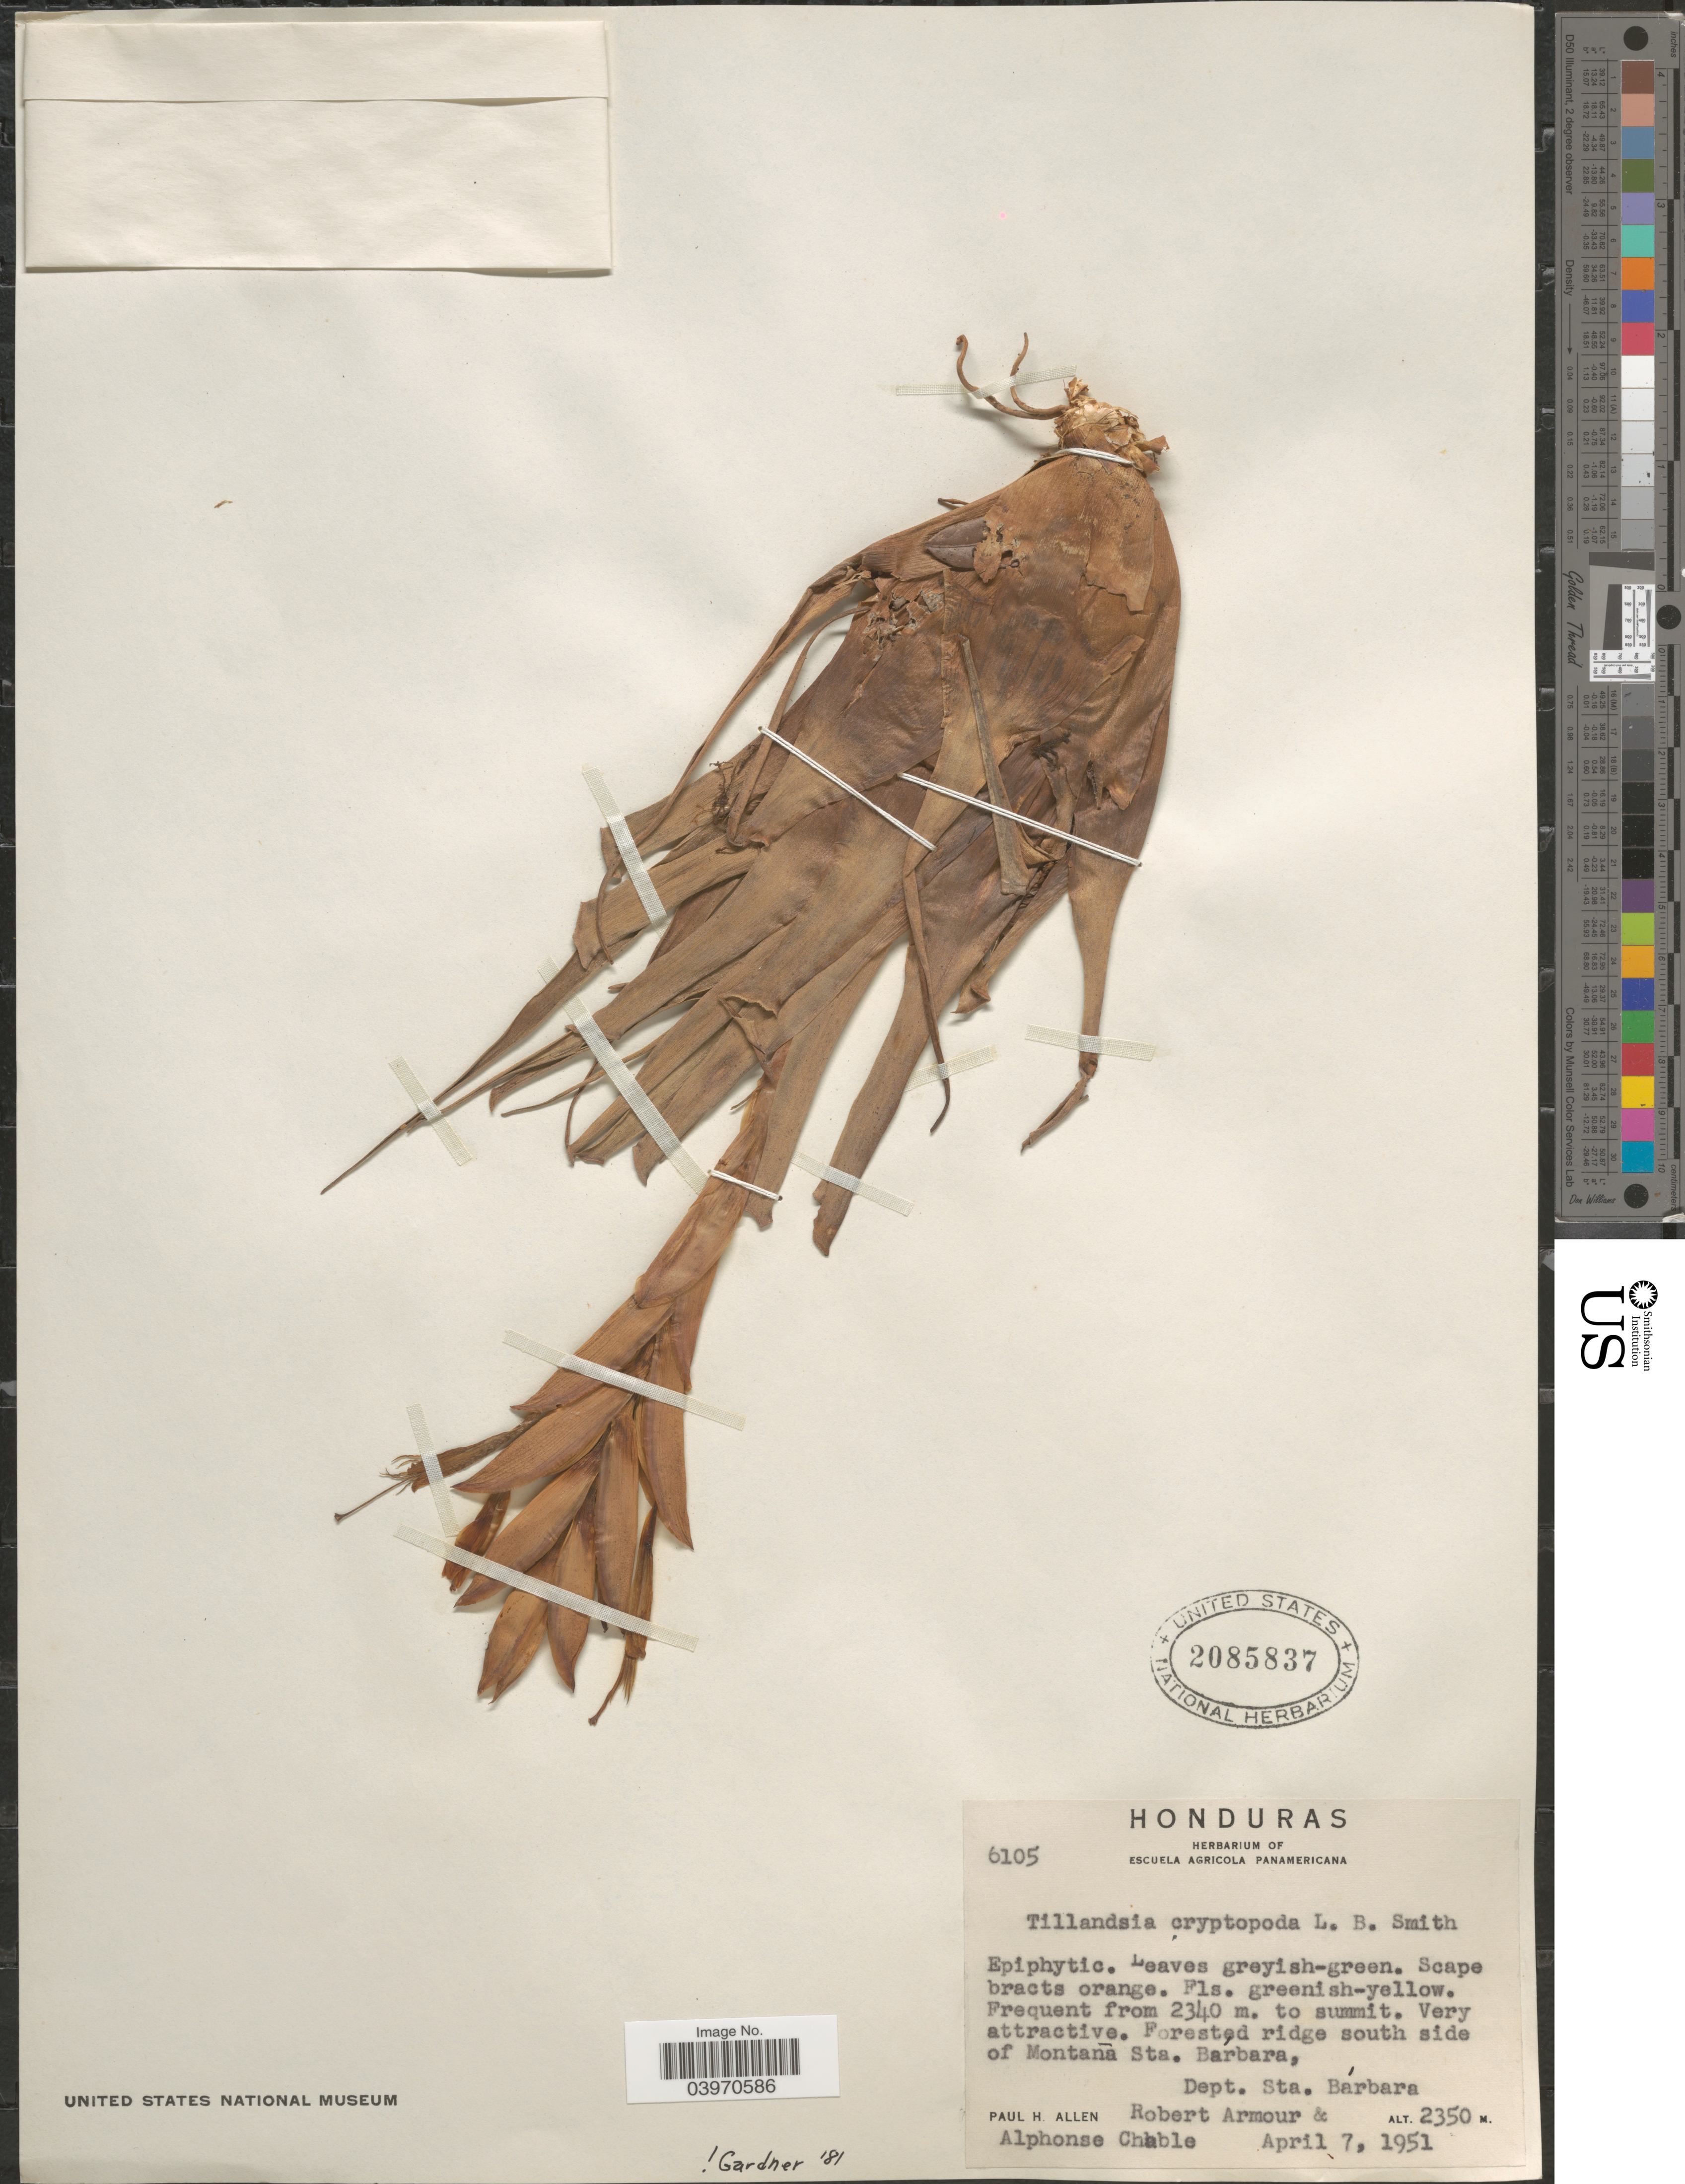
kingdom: Plantae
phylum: Tracheophyta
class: Liliopsida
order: Poales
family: Bromeliaceae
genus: Tillandsia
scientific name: Tillandsia cryptopoda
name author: L.B. Sm.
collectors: P. H. Allen, R. Armour & A. Chable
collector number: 6105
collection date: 1951-04-07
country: Honduras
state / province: Santa Barbara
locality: Forested ridge south side of Montaña Sta. Barbara, Dept. Sta. Bárbara.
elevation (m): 2350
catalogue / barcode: US 2085837